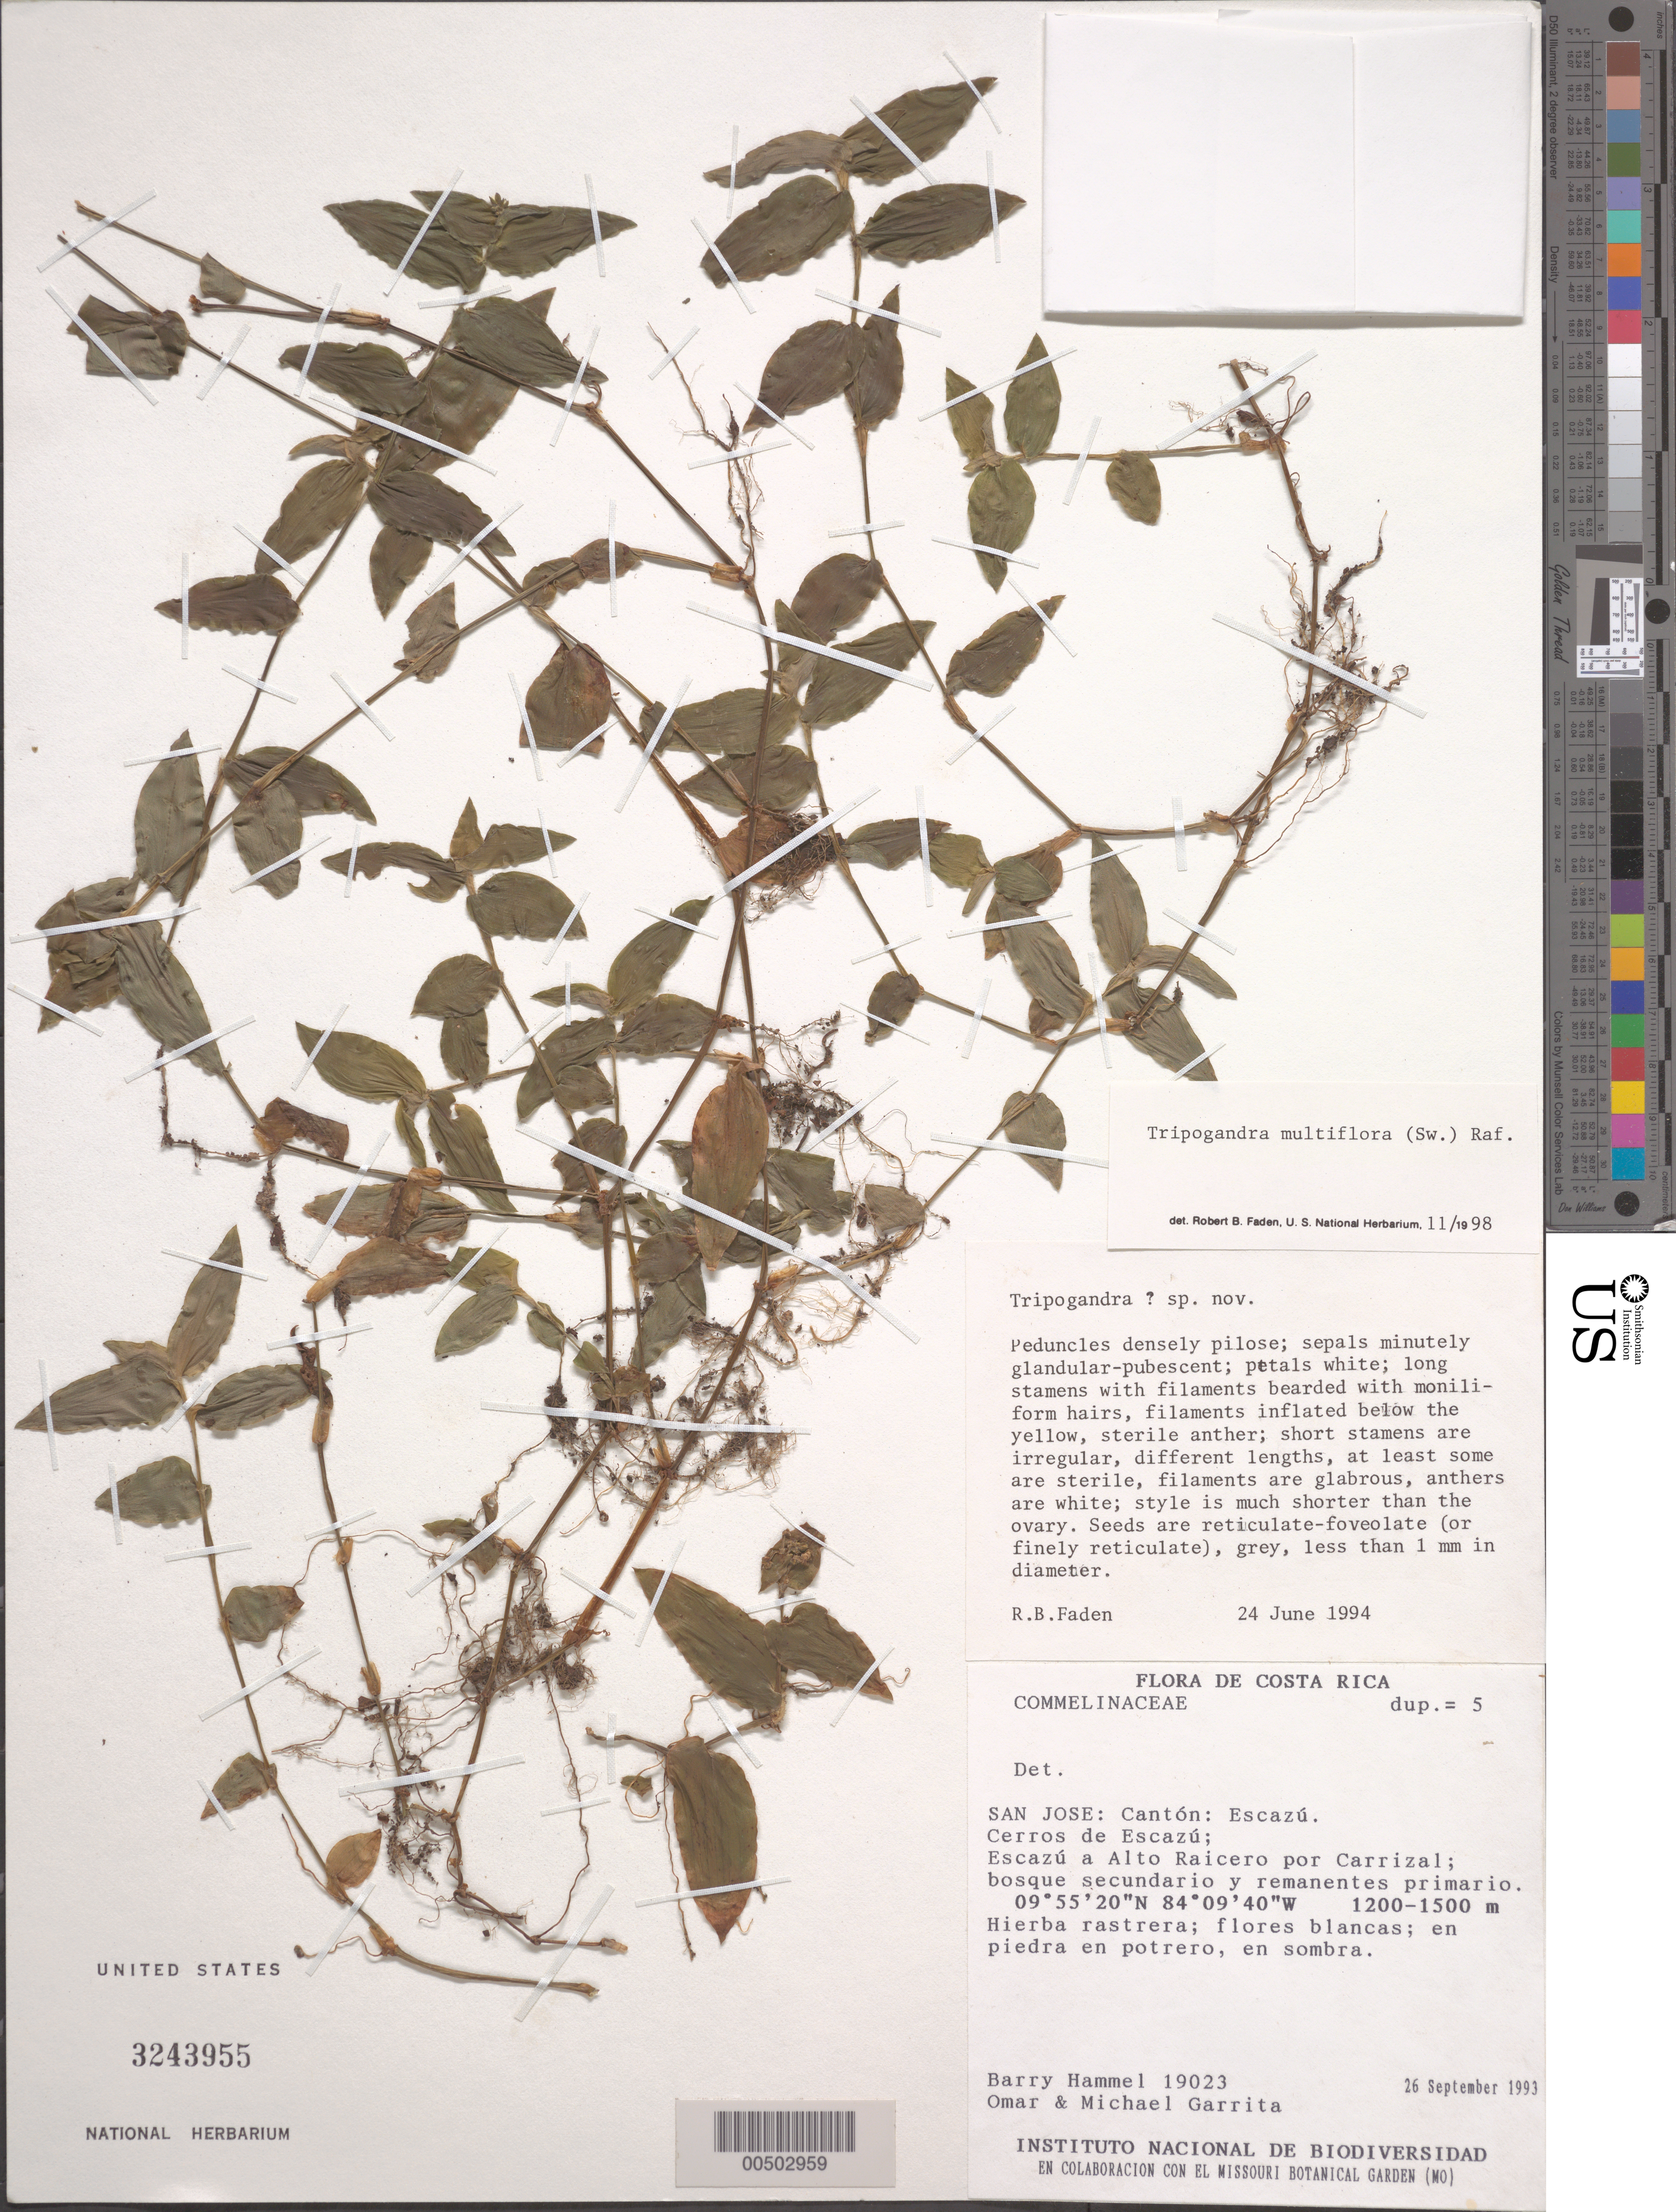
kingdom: Plantae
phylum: Tracheophyta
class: Liliopsida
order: Commelinales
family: Commelinaceae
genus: Tripogandra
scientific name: Tripogandra multiflora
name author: (Sw.) Raf.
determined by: Faden, Robert B., (US), Smithsonian Institution - National Museum of Natural History (UNITED STATES)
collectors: B. Hammel, O. Garrita & M. Garrita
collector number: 19023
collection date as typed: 26 Sep 1993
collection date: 1993-09-26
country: Costa Rica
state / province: San José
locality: Escazu, cerros de escazu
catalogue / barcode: US 3243955